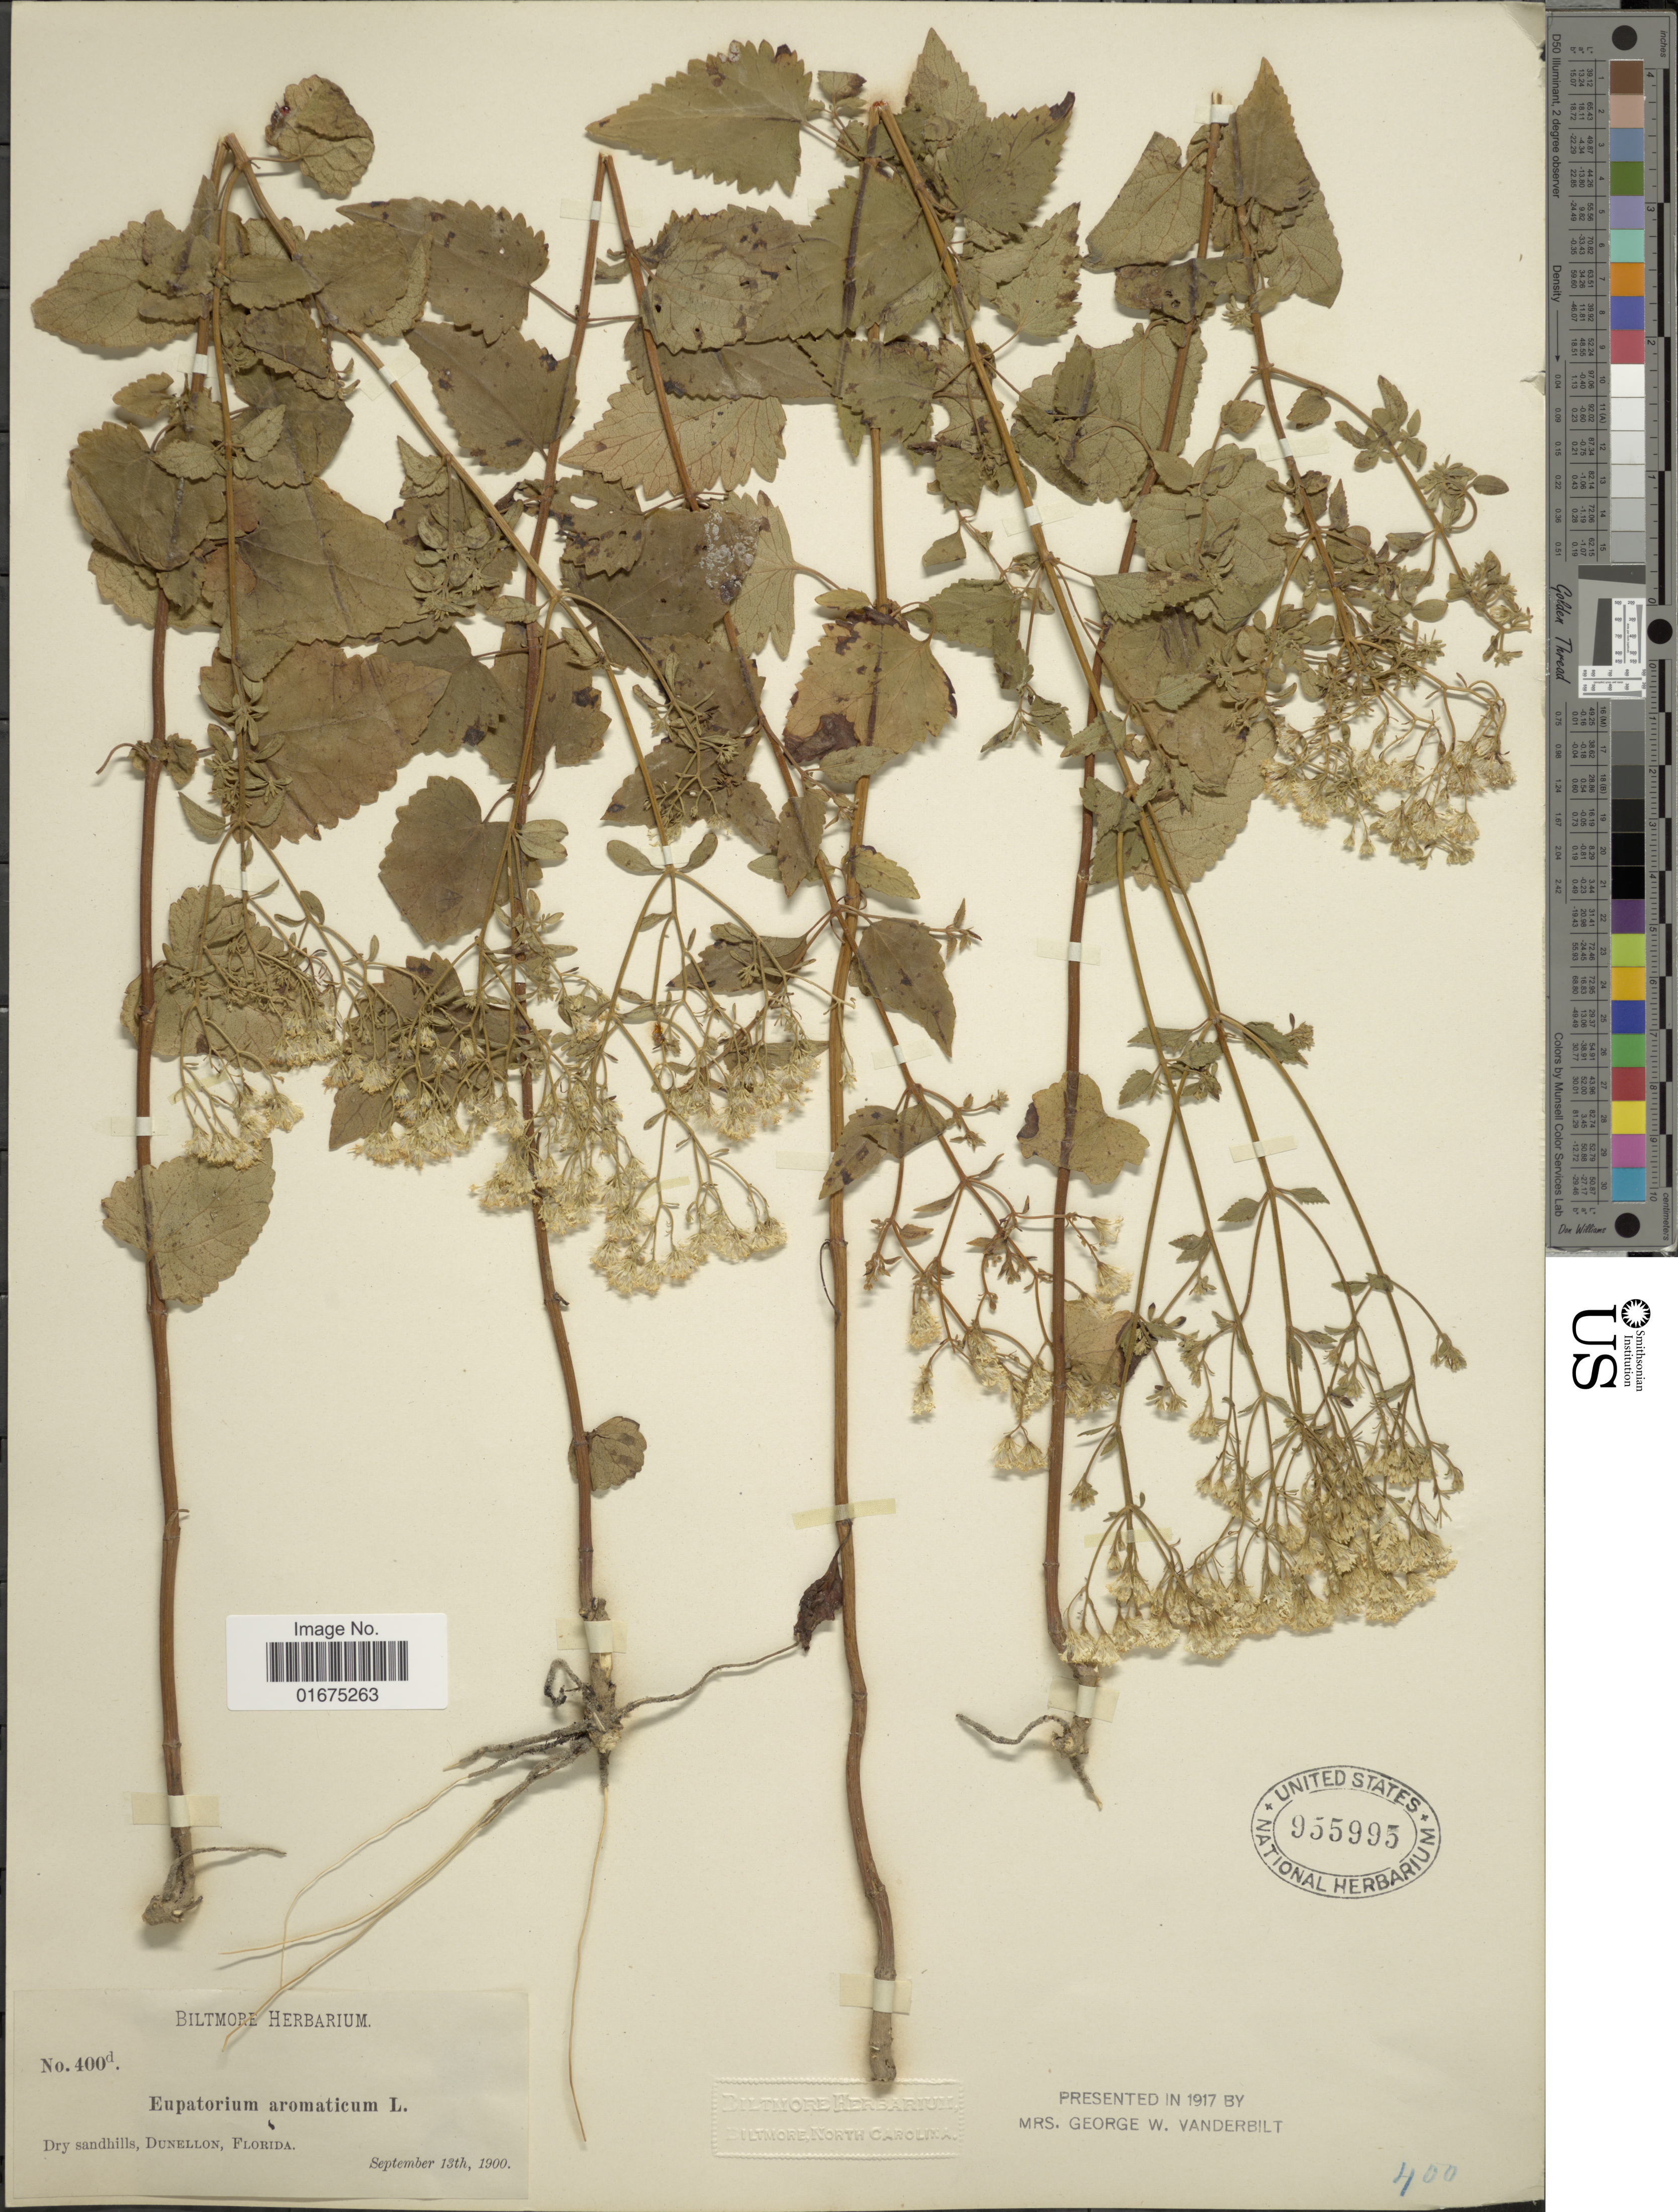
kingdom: Plantae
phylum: Tracheophyta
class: Magnoliopsida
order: Asterales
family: Asteraceae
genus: Ageratina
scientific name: Ageratina aromatica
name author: (L.) Spach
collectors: ex herb. Biltmore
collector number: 400d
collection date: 1900-09-13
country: United States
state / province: Florida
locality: Dunellon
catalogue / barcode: US 955995